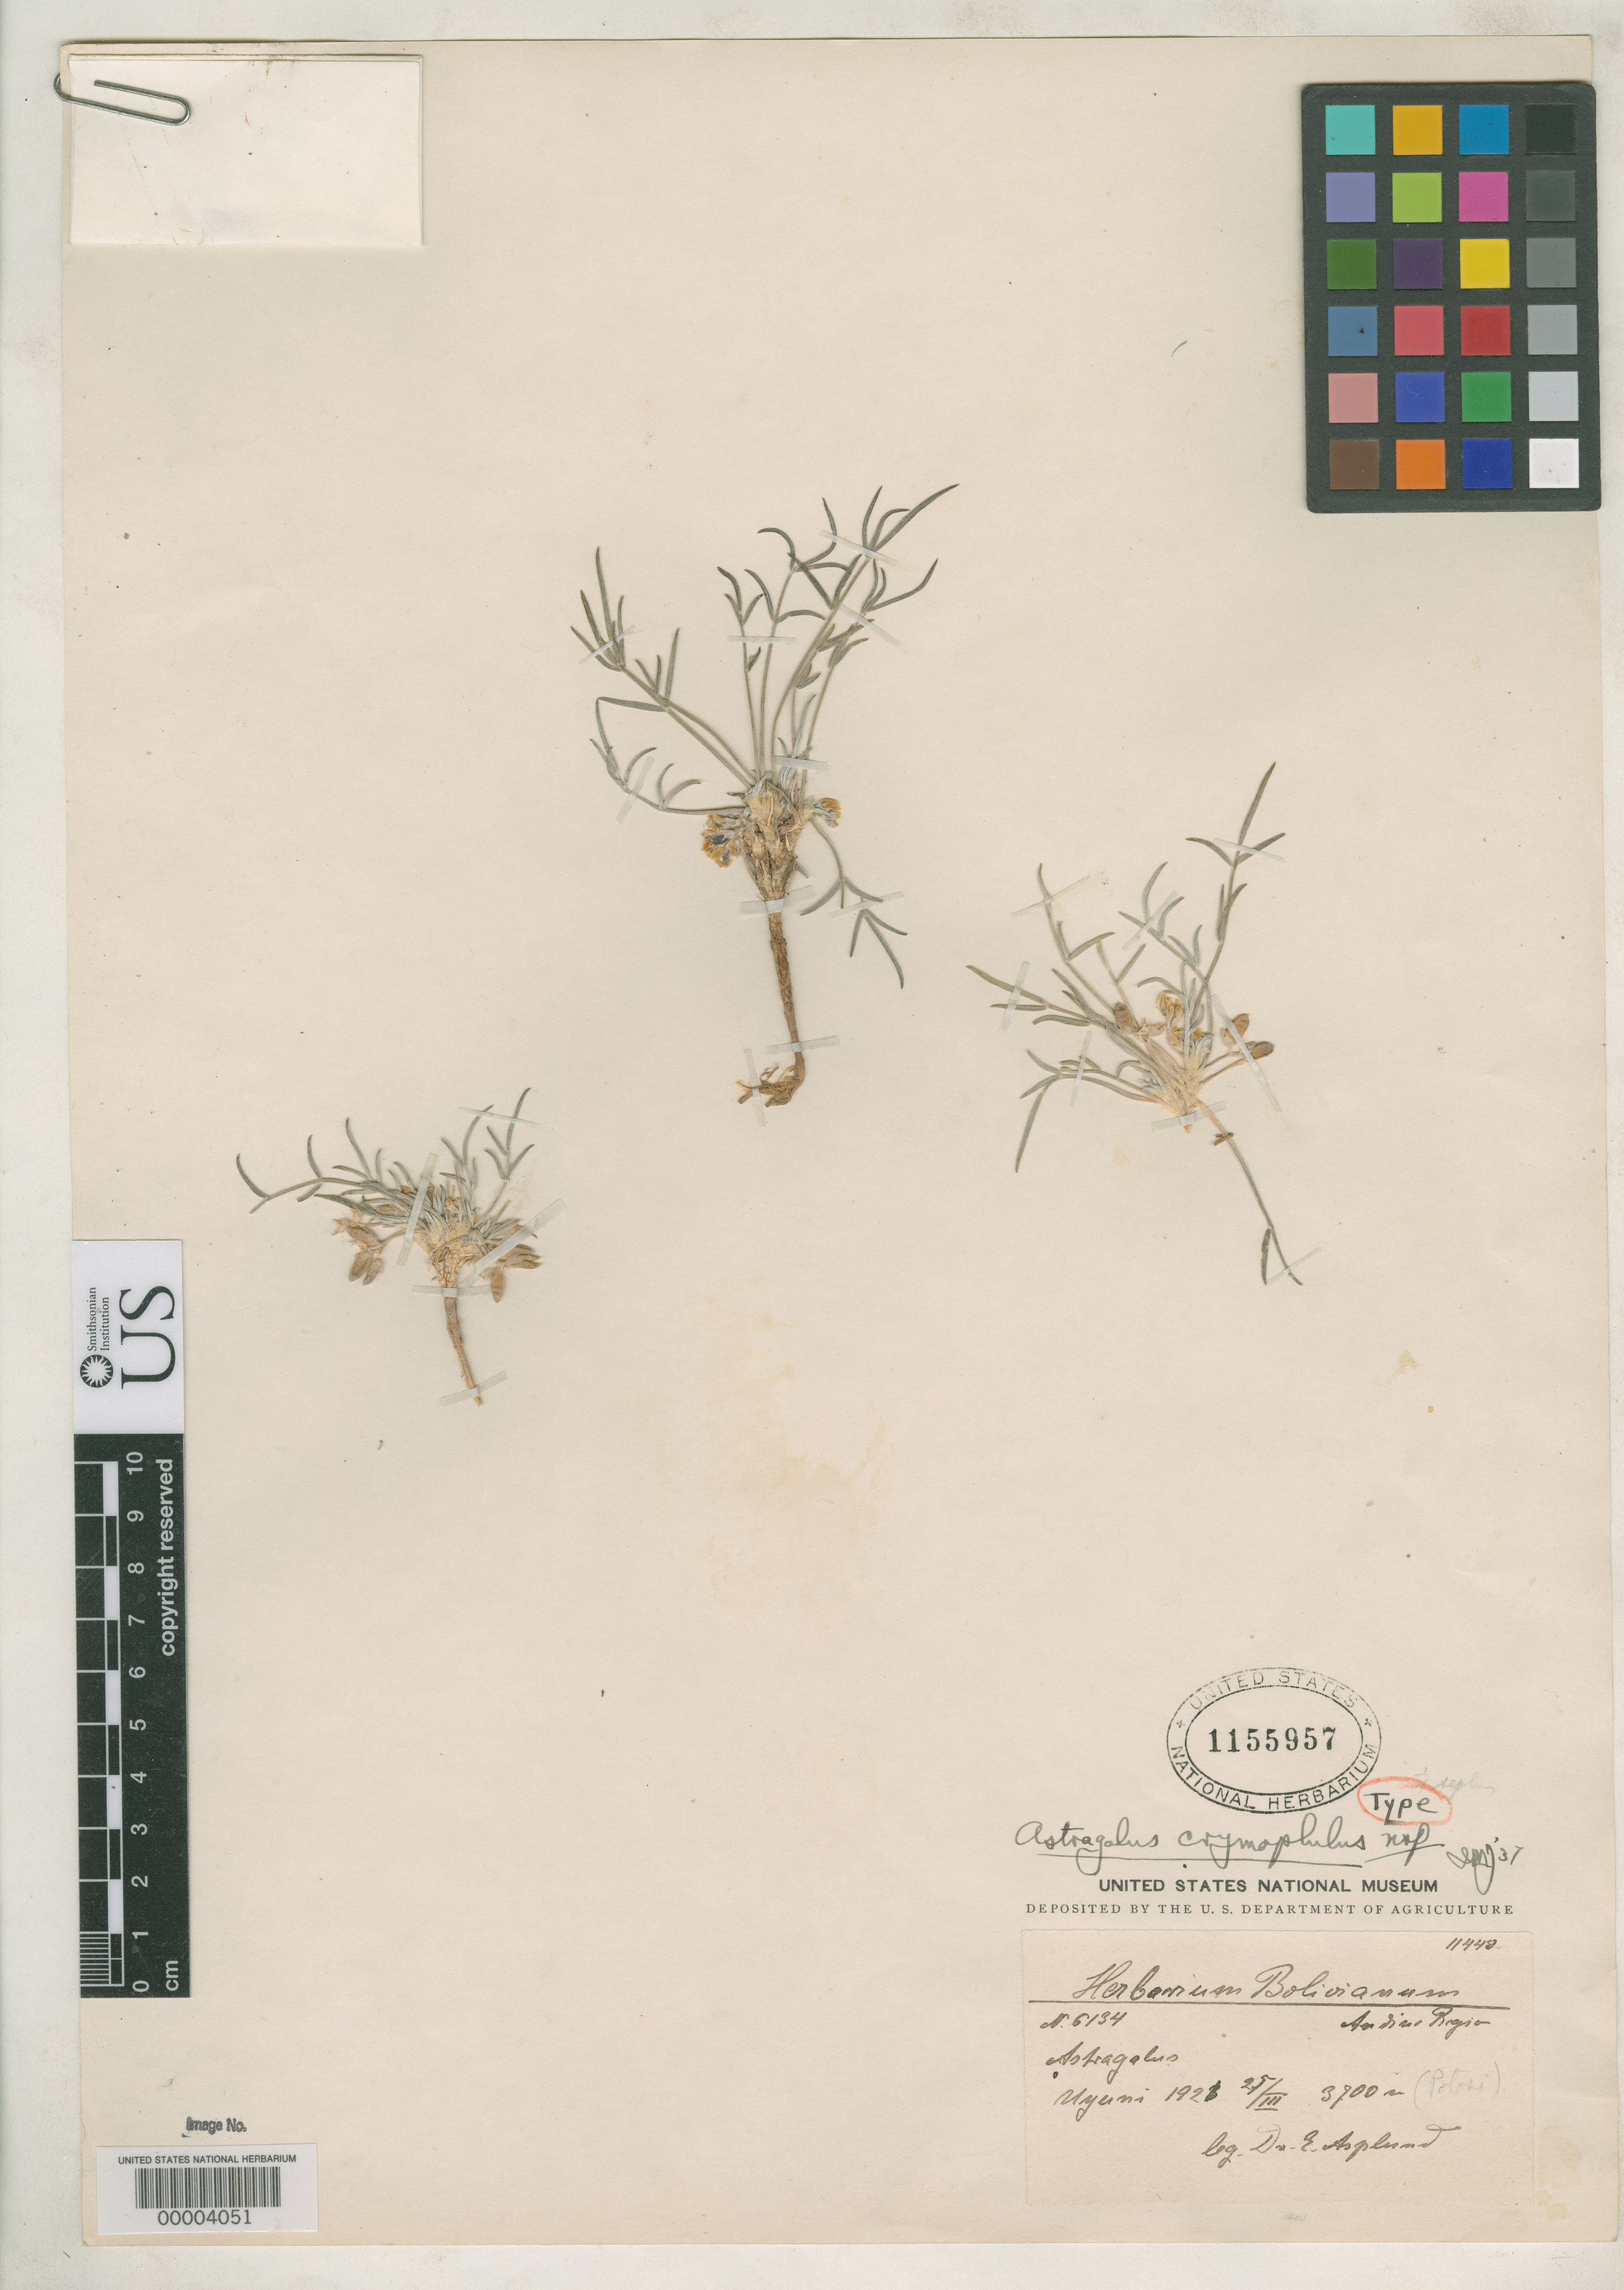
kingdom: Plantae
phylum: Tracheophyta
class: Magnoliopsida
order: Fabales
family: Fabaceae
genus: Astragalus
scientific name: Astragalus crymophilus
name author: I.M. Johnst.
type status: Holotype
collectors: E. Asplund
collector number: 6134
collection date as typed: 1921 25/III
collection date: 1921-03-25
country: Bolivia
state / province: Potosí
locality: Uyuni.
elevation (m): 3700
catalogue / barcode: US 1155957